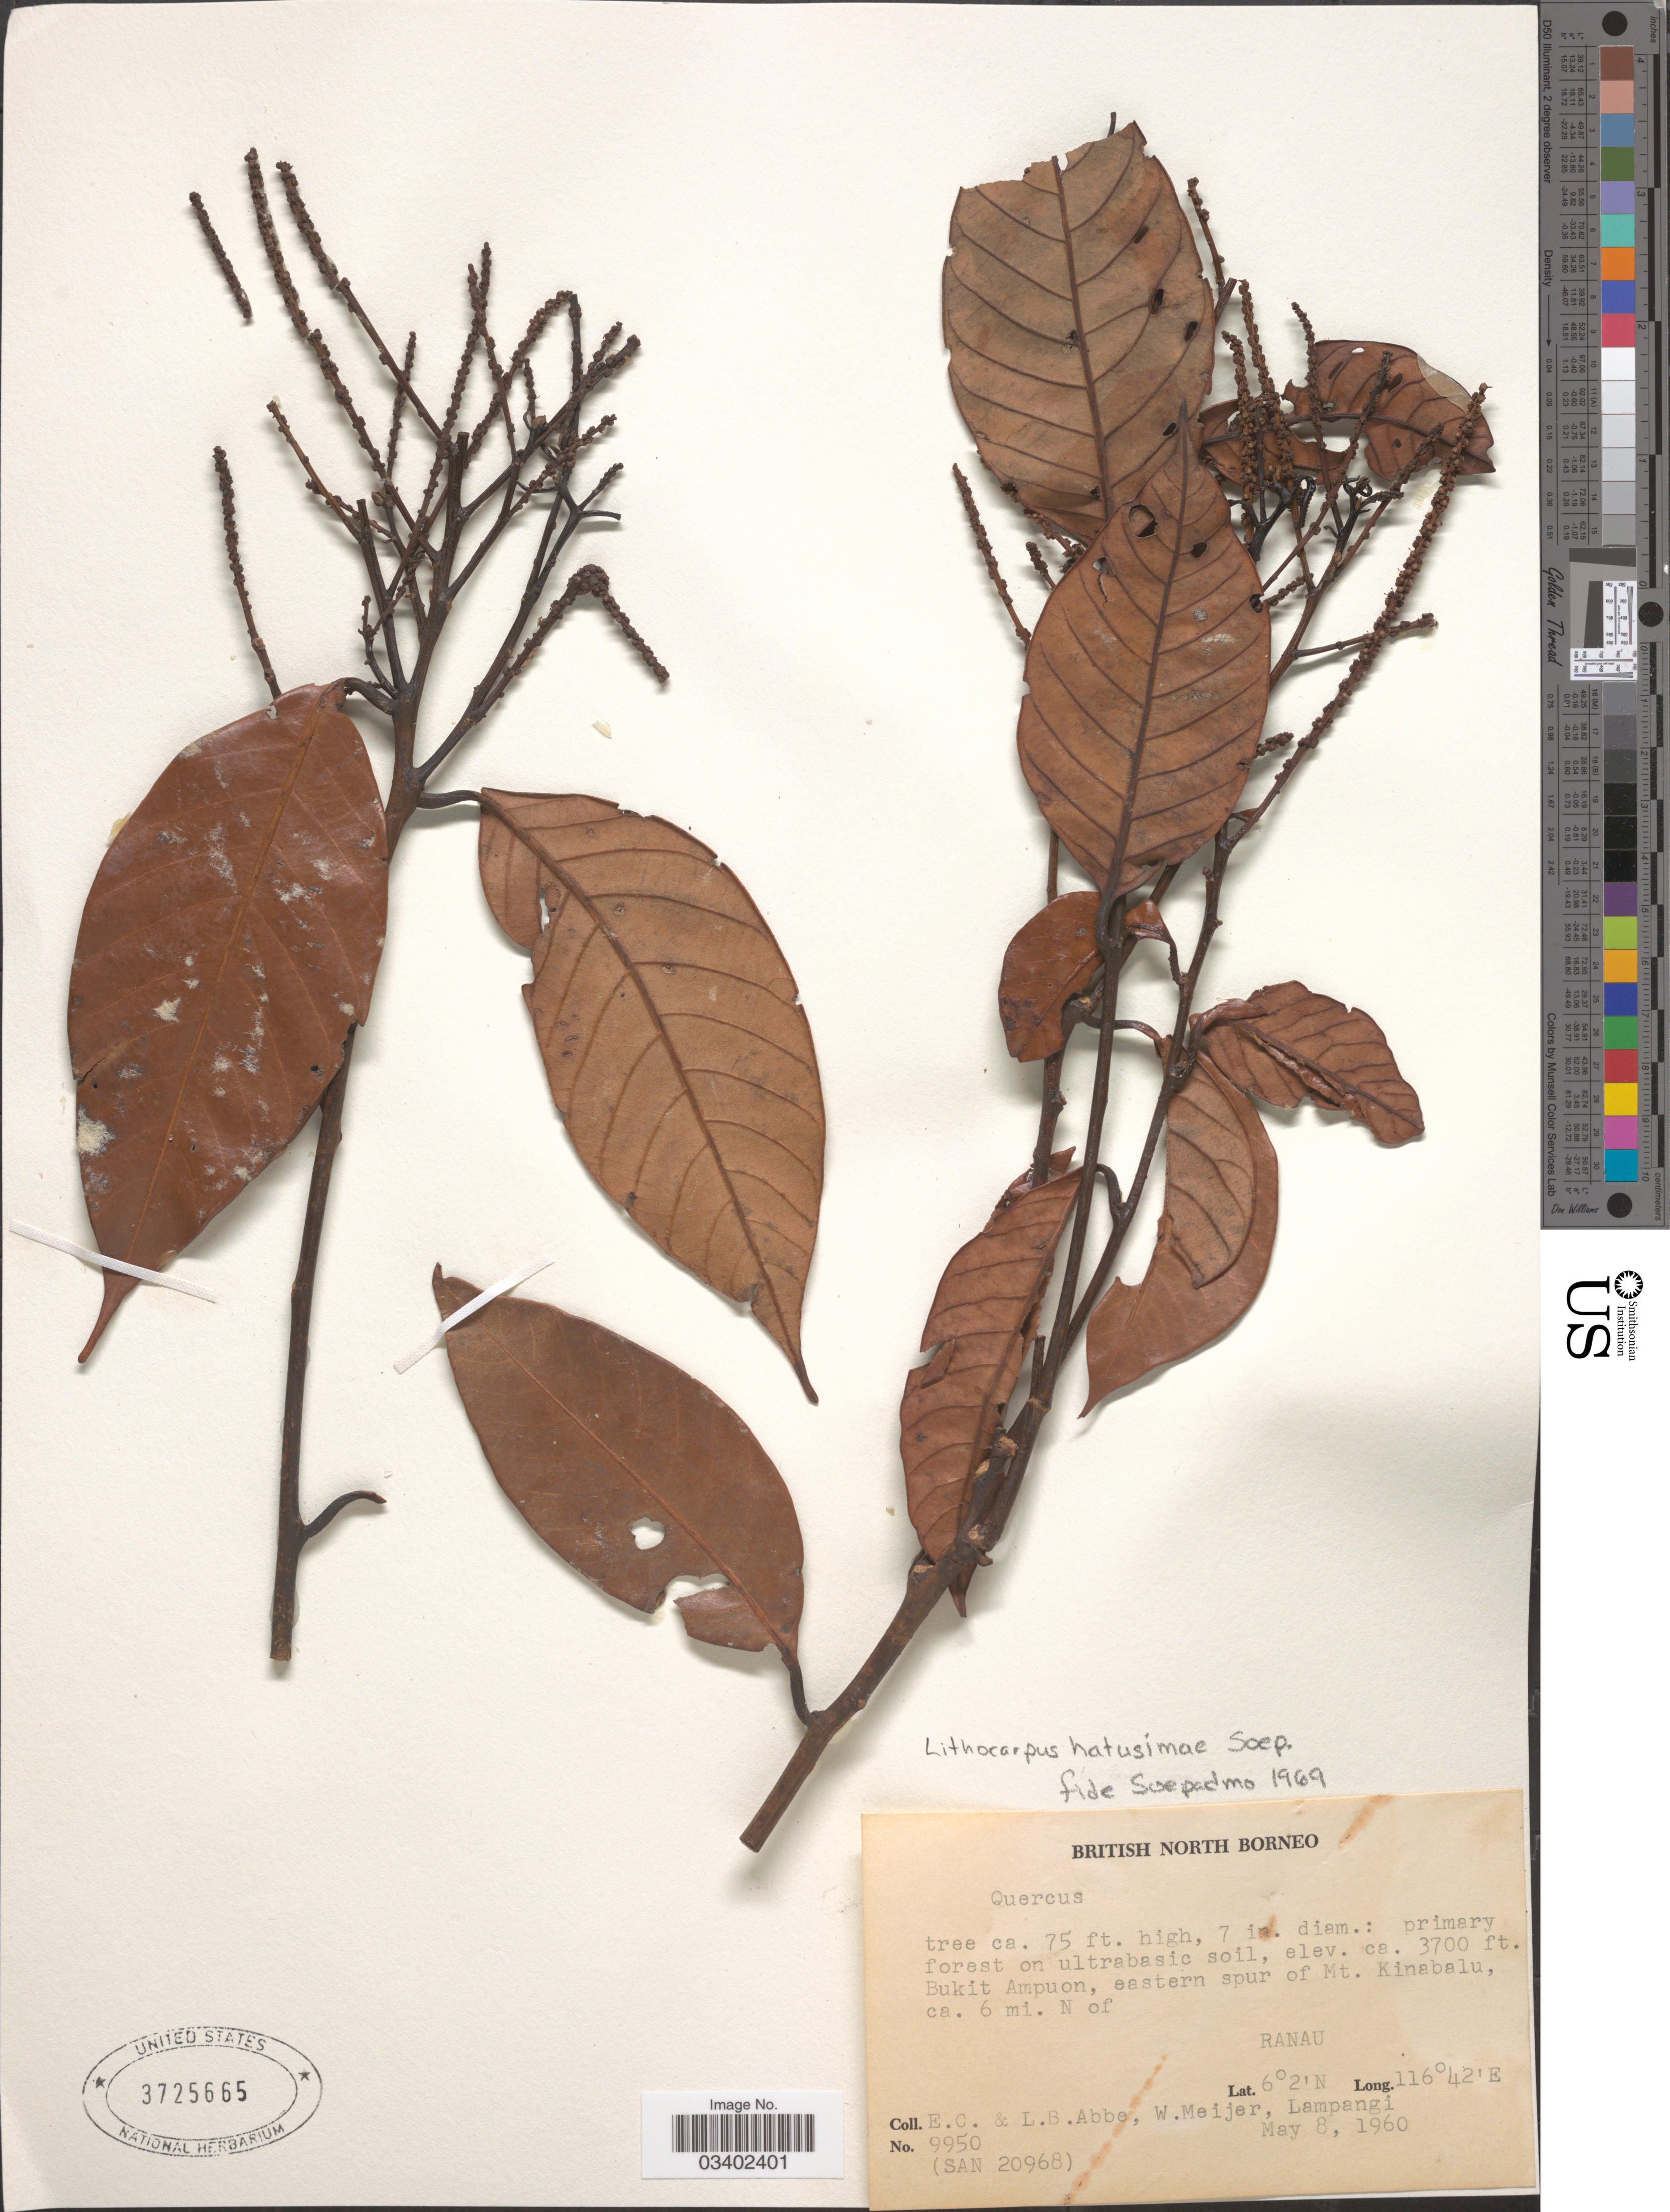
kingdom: Plantae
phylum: Tracheophyta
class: Magnoliopsida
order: Fagales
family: Fagaceae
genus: Lithocarpus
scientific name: Lithocarpus hatusimae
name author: Soepadmo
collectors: E. C. Abbe, L. B. Abbe, W. Meijer & Lampangi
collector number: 9950/SAN 20968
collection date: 1960-05-08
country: Malaysia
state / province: Sabah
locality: British North Borneo. Bukit Ampuon, eastern spur of Mt. Kinabalu, ca. 6 mi. N of Ranau.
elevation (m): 1128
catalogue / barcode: US 3725665